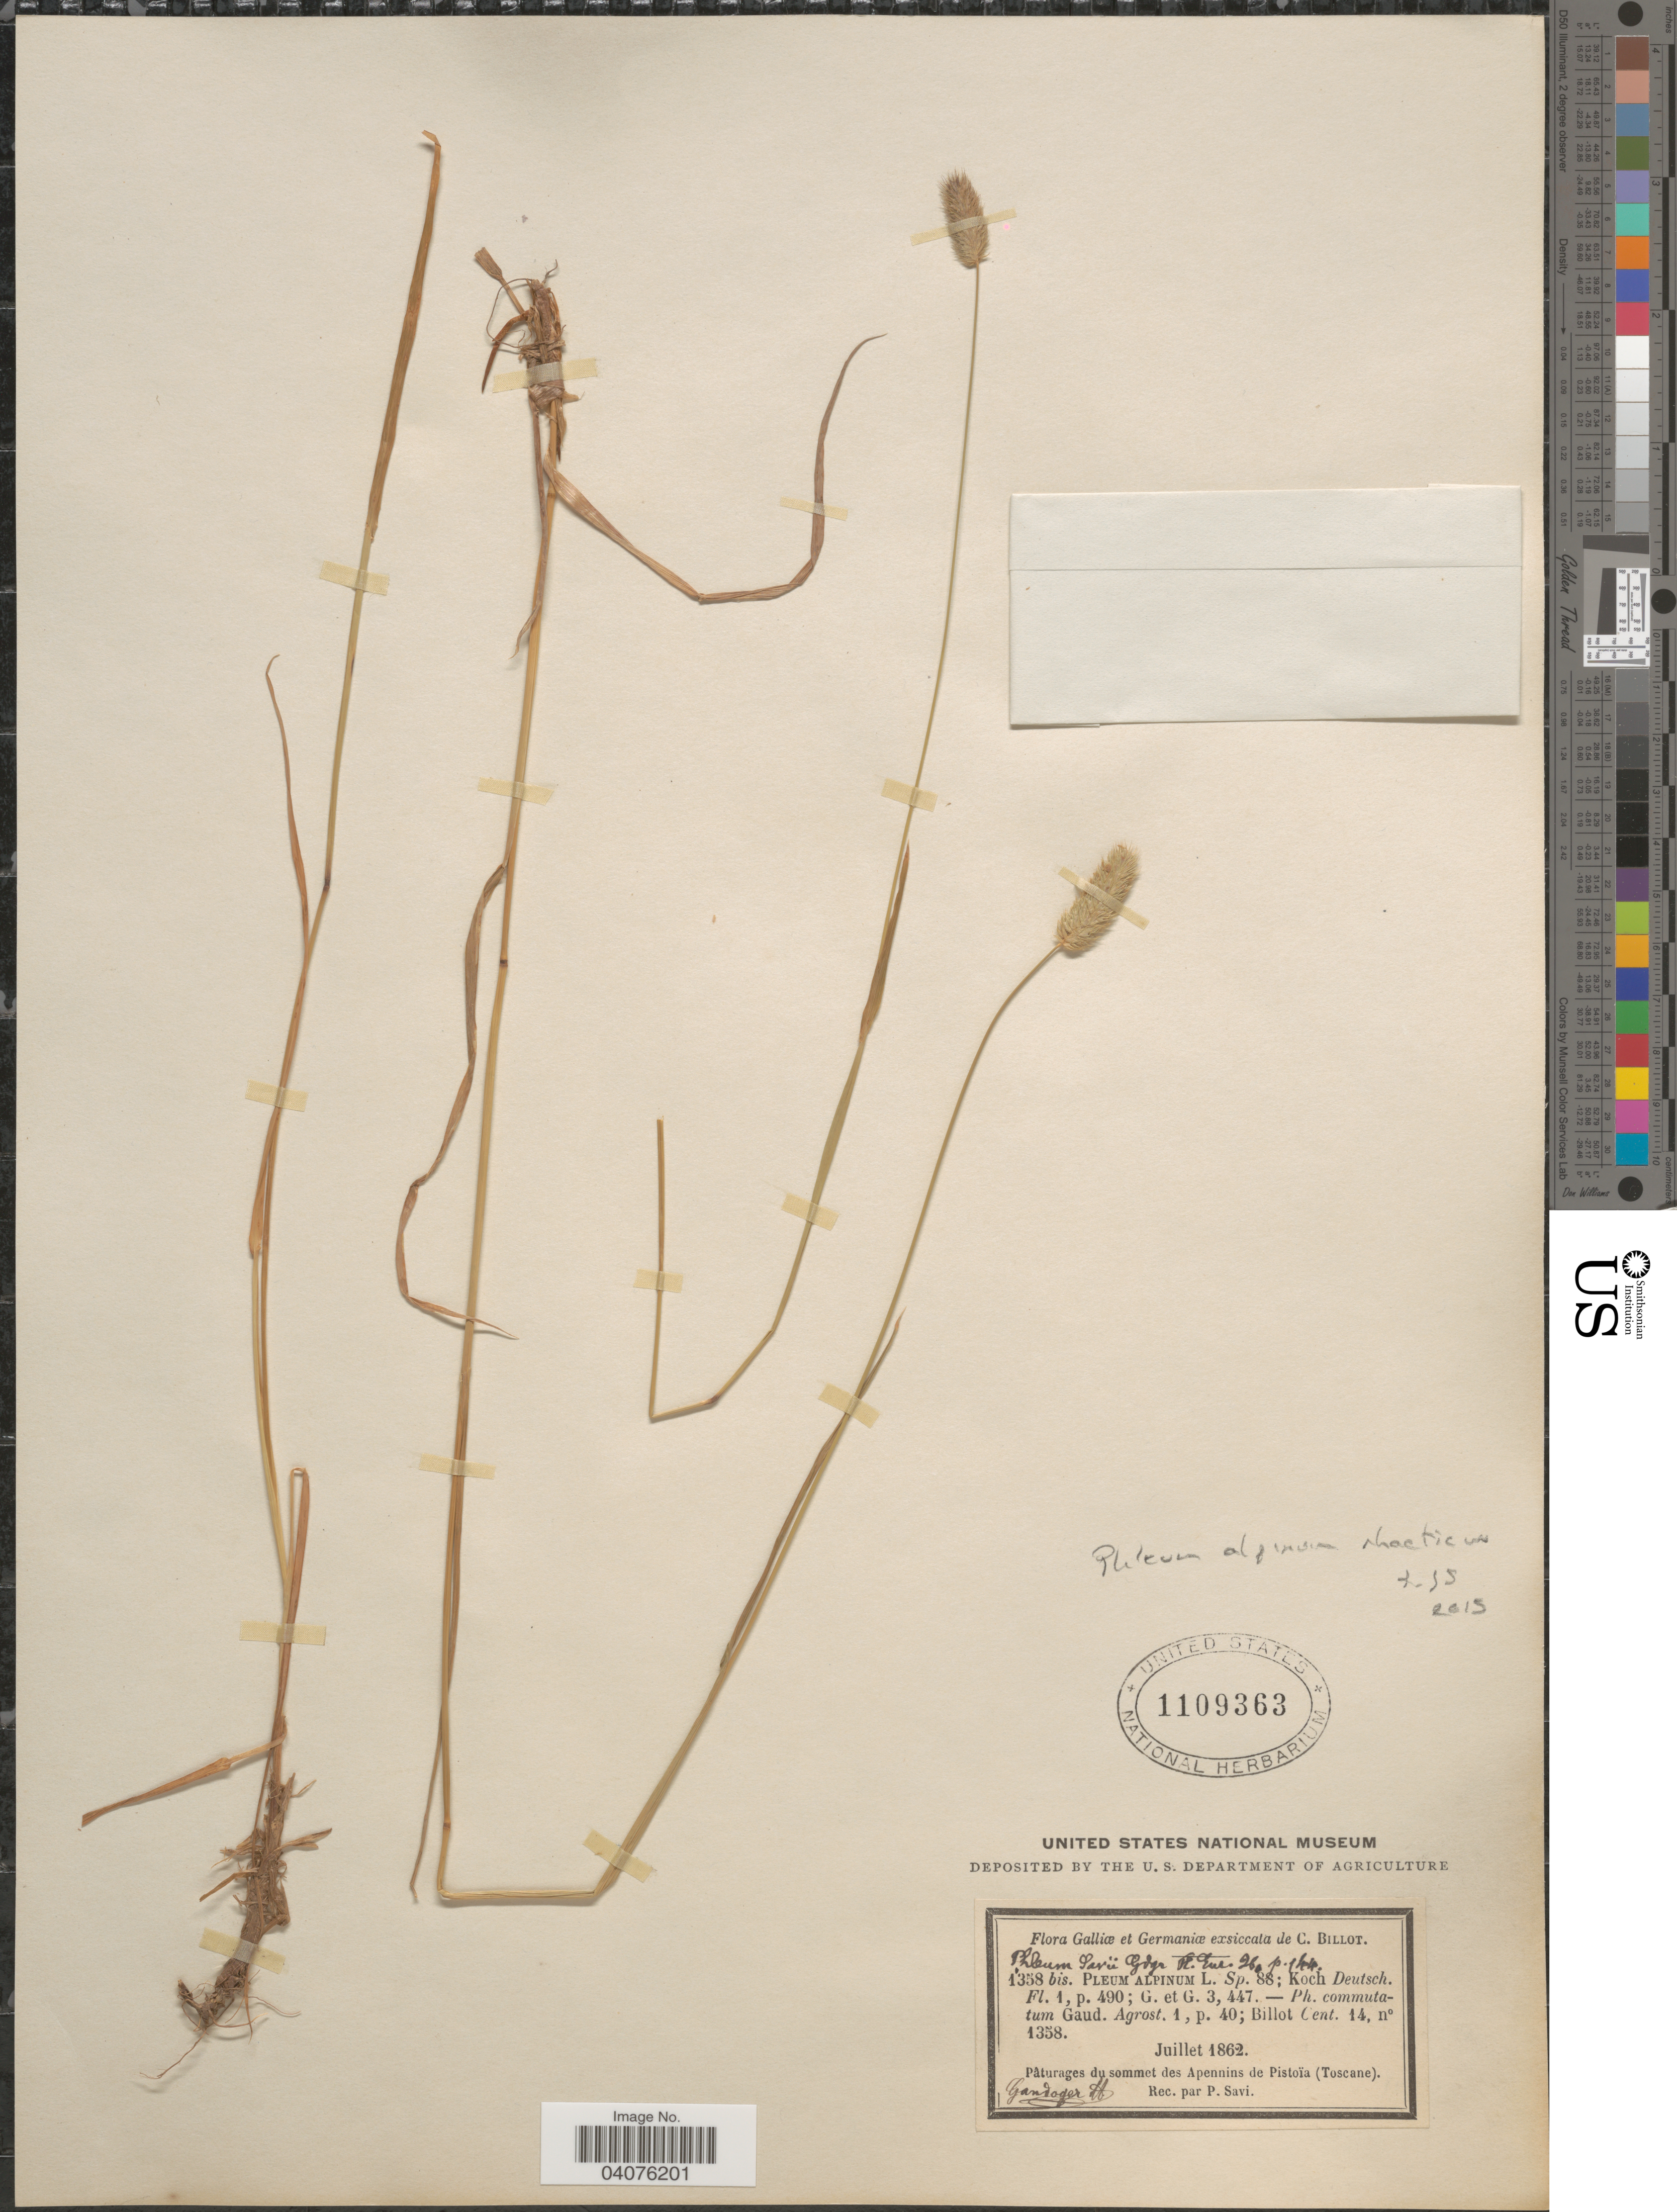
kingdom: Plantae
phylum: Tracheophyta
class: Liliopsida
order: Poales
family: Poaceae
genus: Phleum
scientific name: Phleum alpinum subsp. rhaeticum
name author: Humphries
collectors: P. Savi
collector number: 1358bis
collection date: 1862-07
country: Italy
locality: Pâturages du sommet des Apennins de Pistoïa (Toscane).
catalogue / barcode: US 1109363